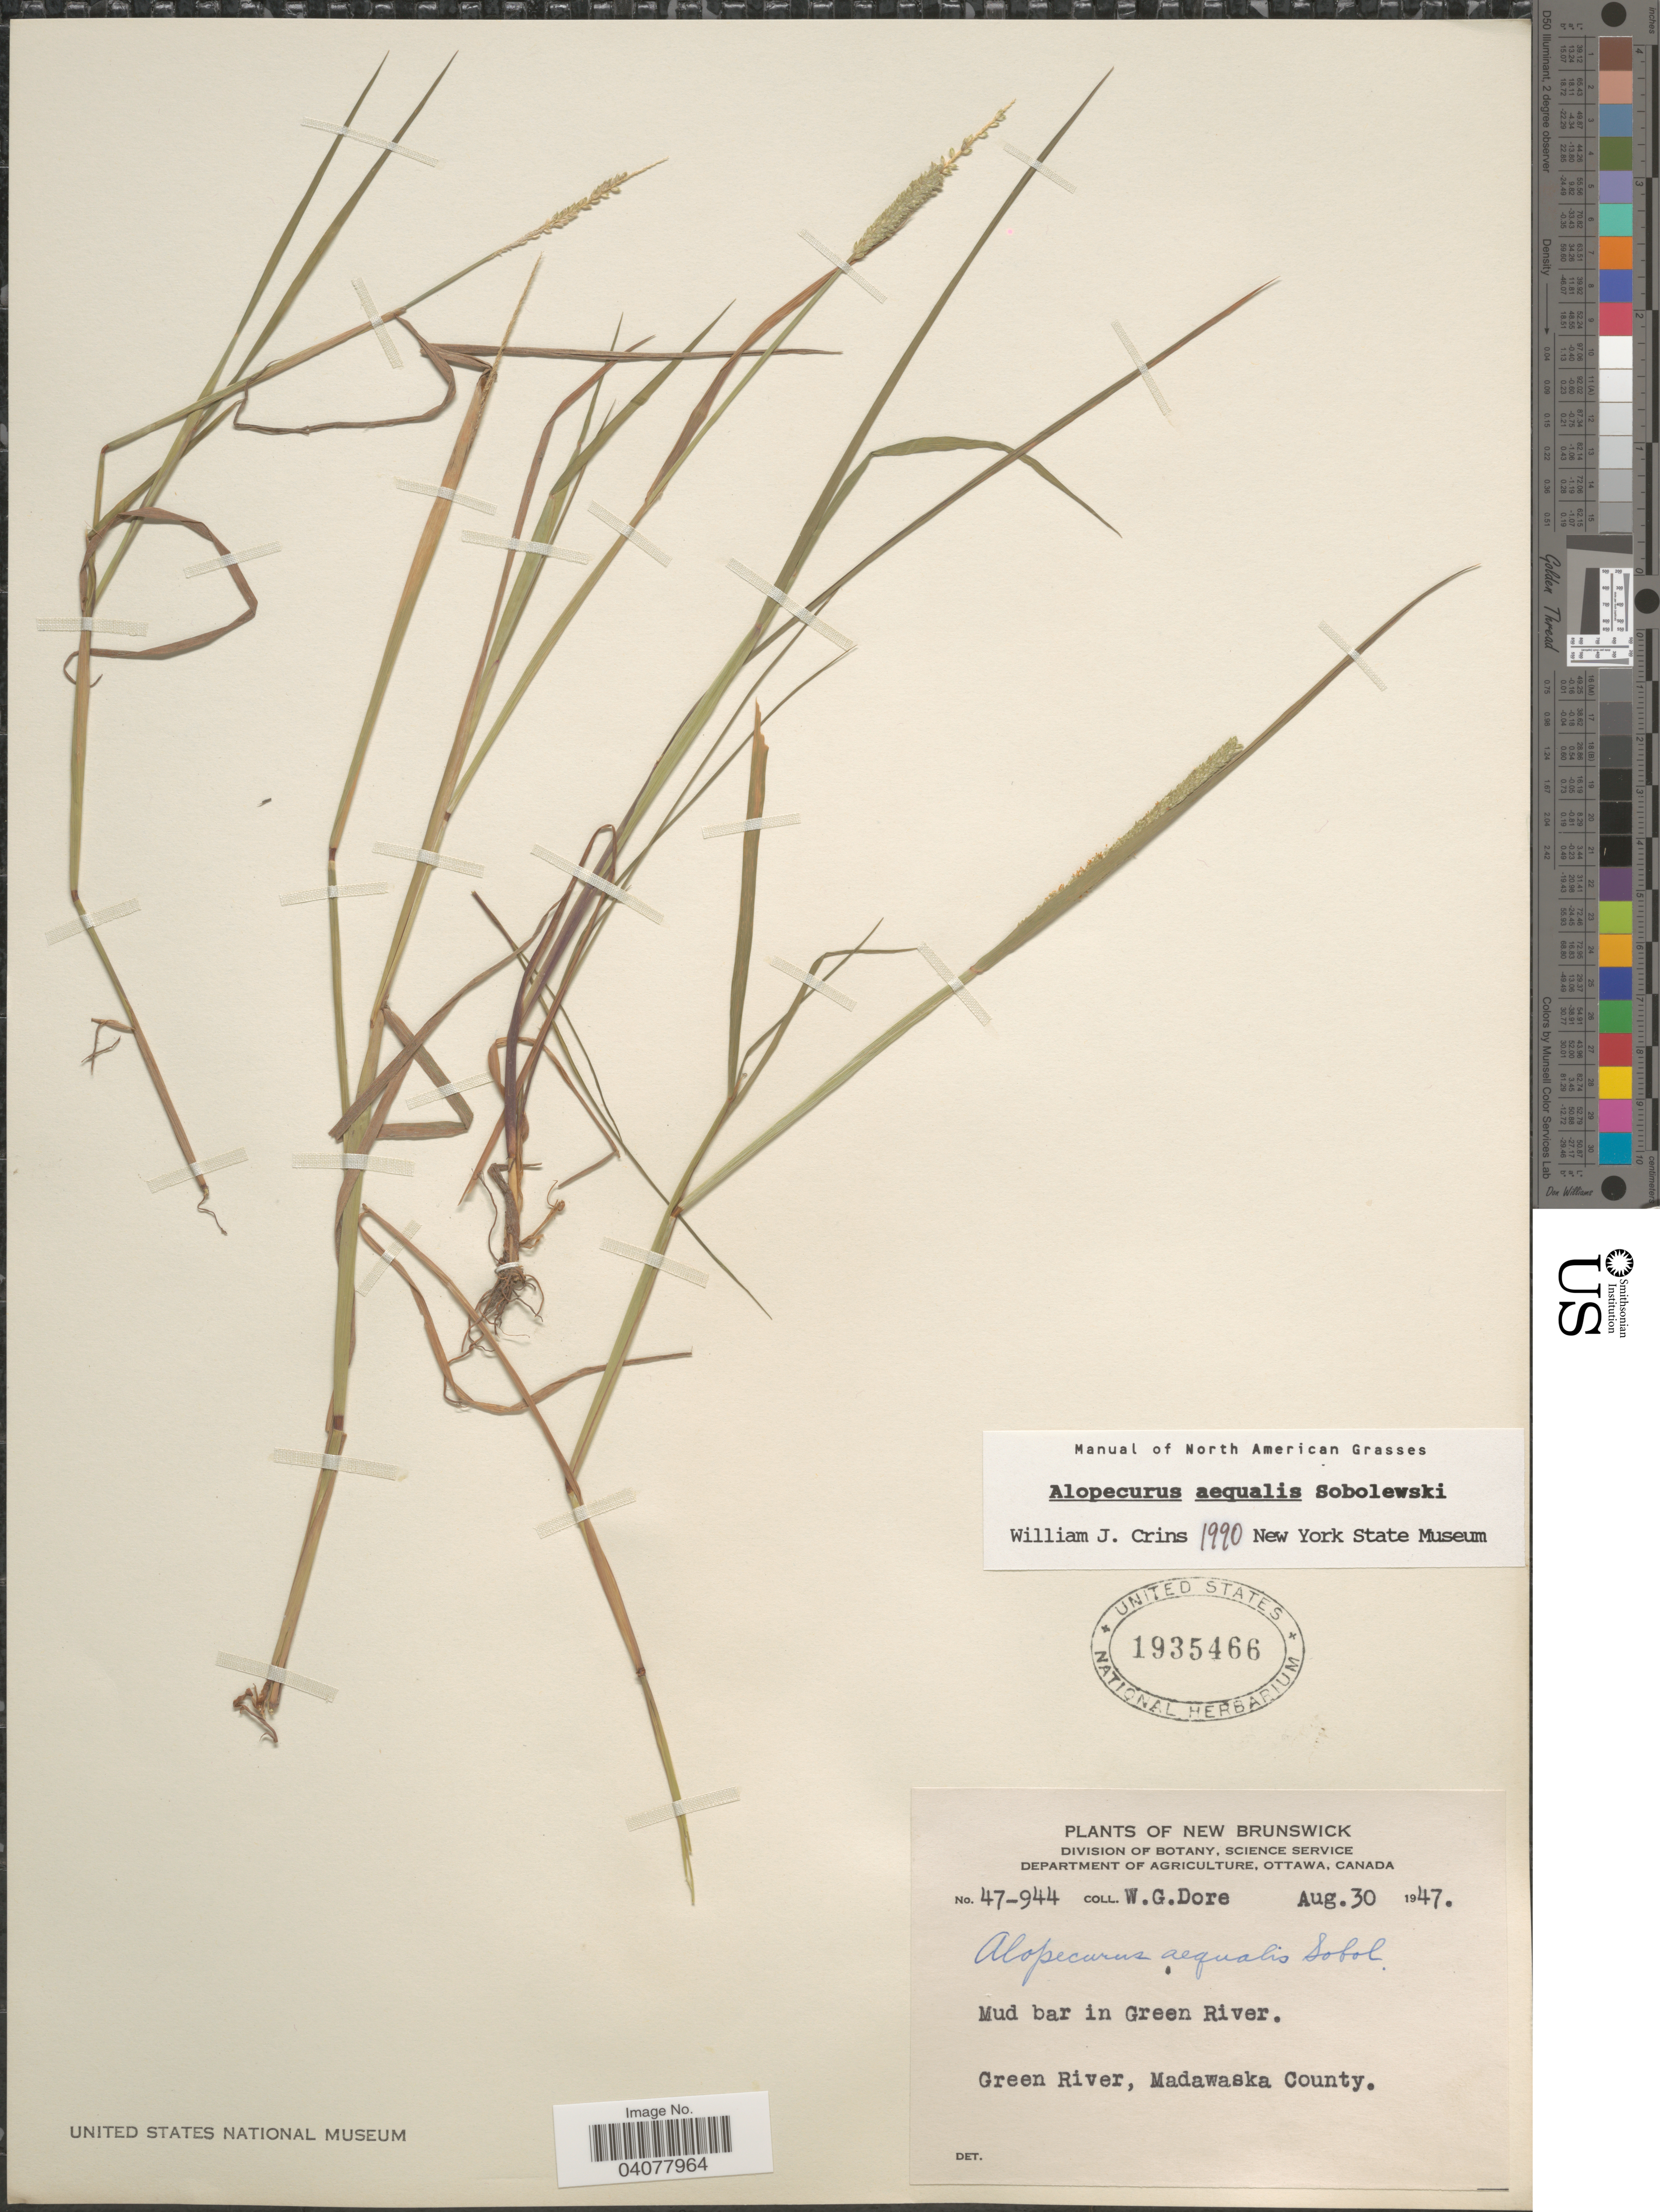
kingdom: Plantae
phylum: Tracheophyta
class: Liliopsida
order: Poales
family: Poaceae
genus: Alopecurus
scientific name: Alopecurus aequalis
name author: Sobol.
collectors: W. Dore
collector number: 47-944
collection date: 1947-08-30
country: Canada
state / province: New Brunswick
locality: Mud bar in Green River. Green River, Madawaska County.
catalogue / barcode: US 1935466